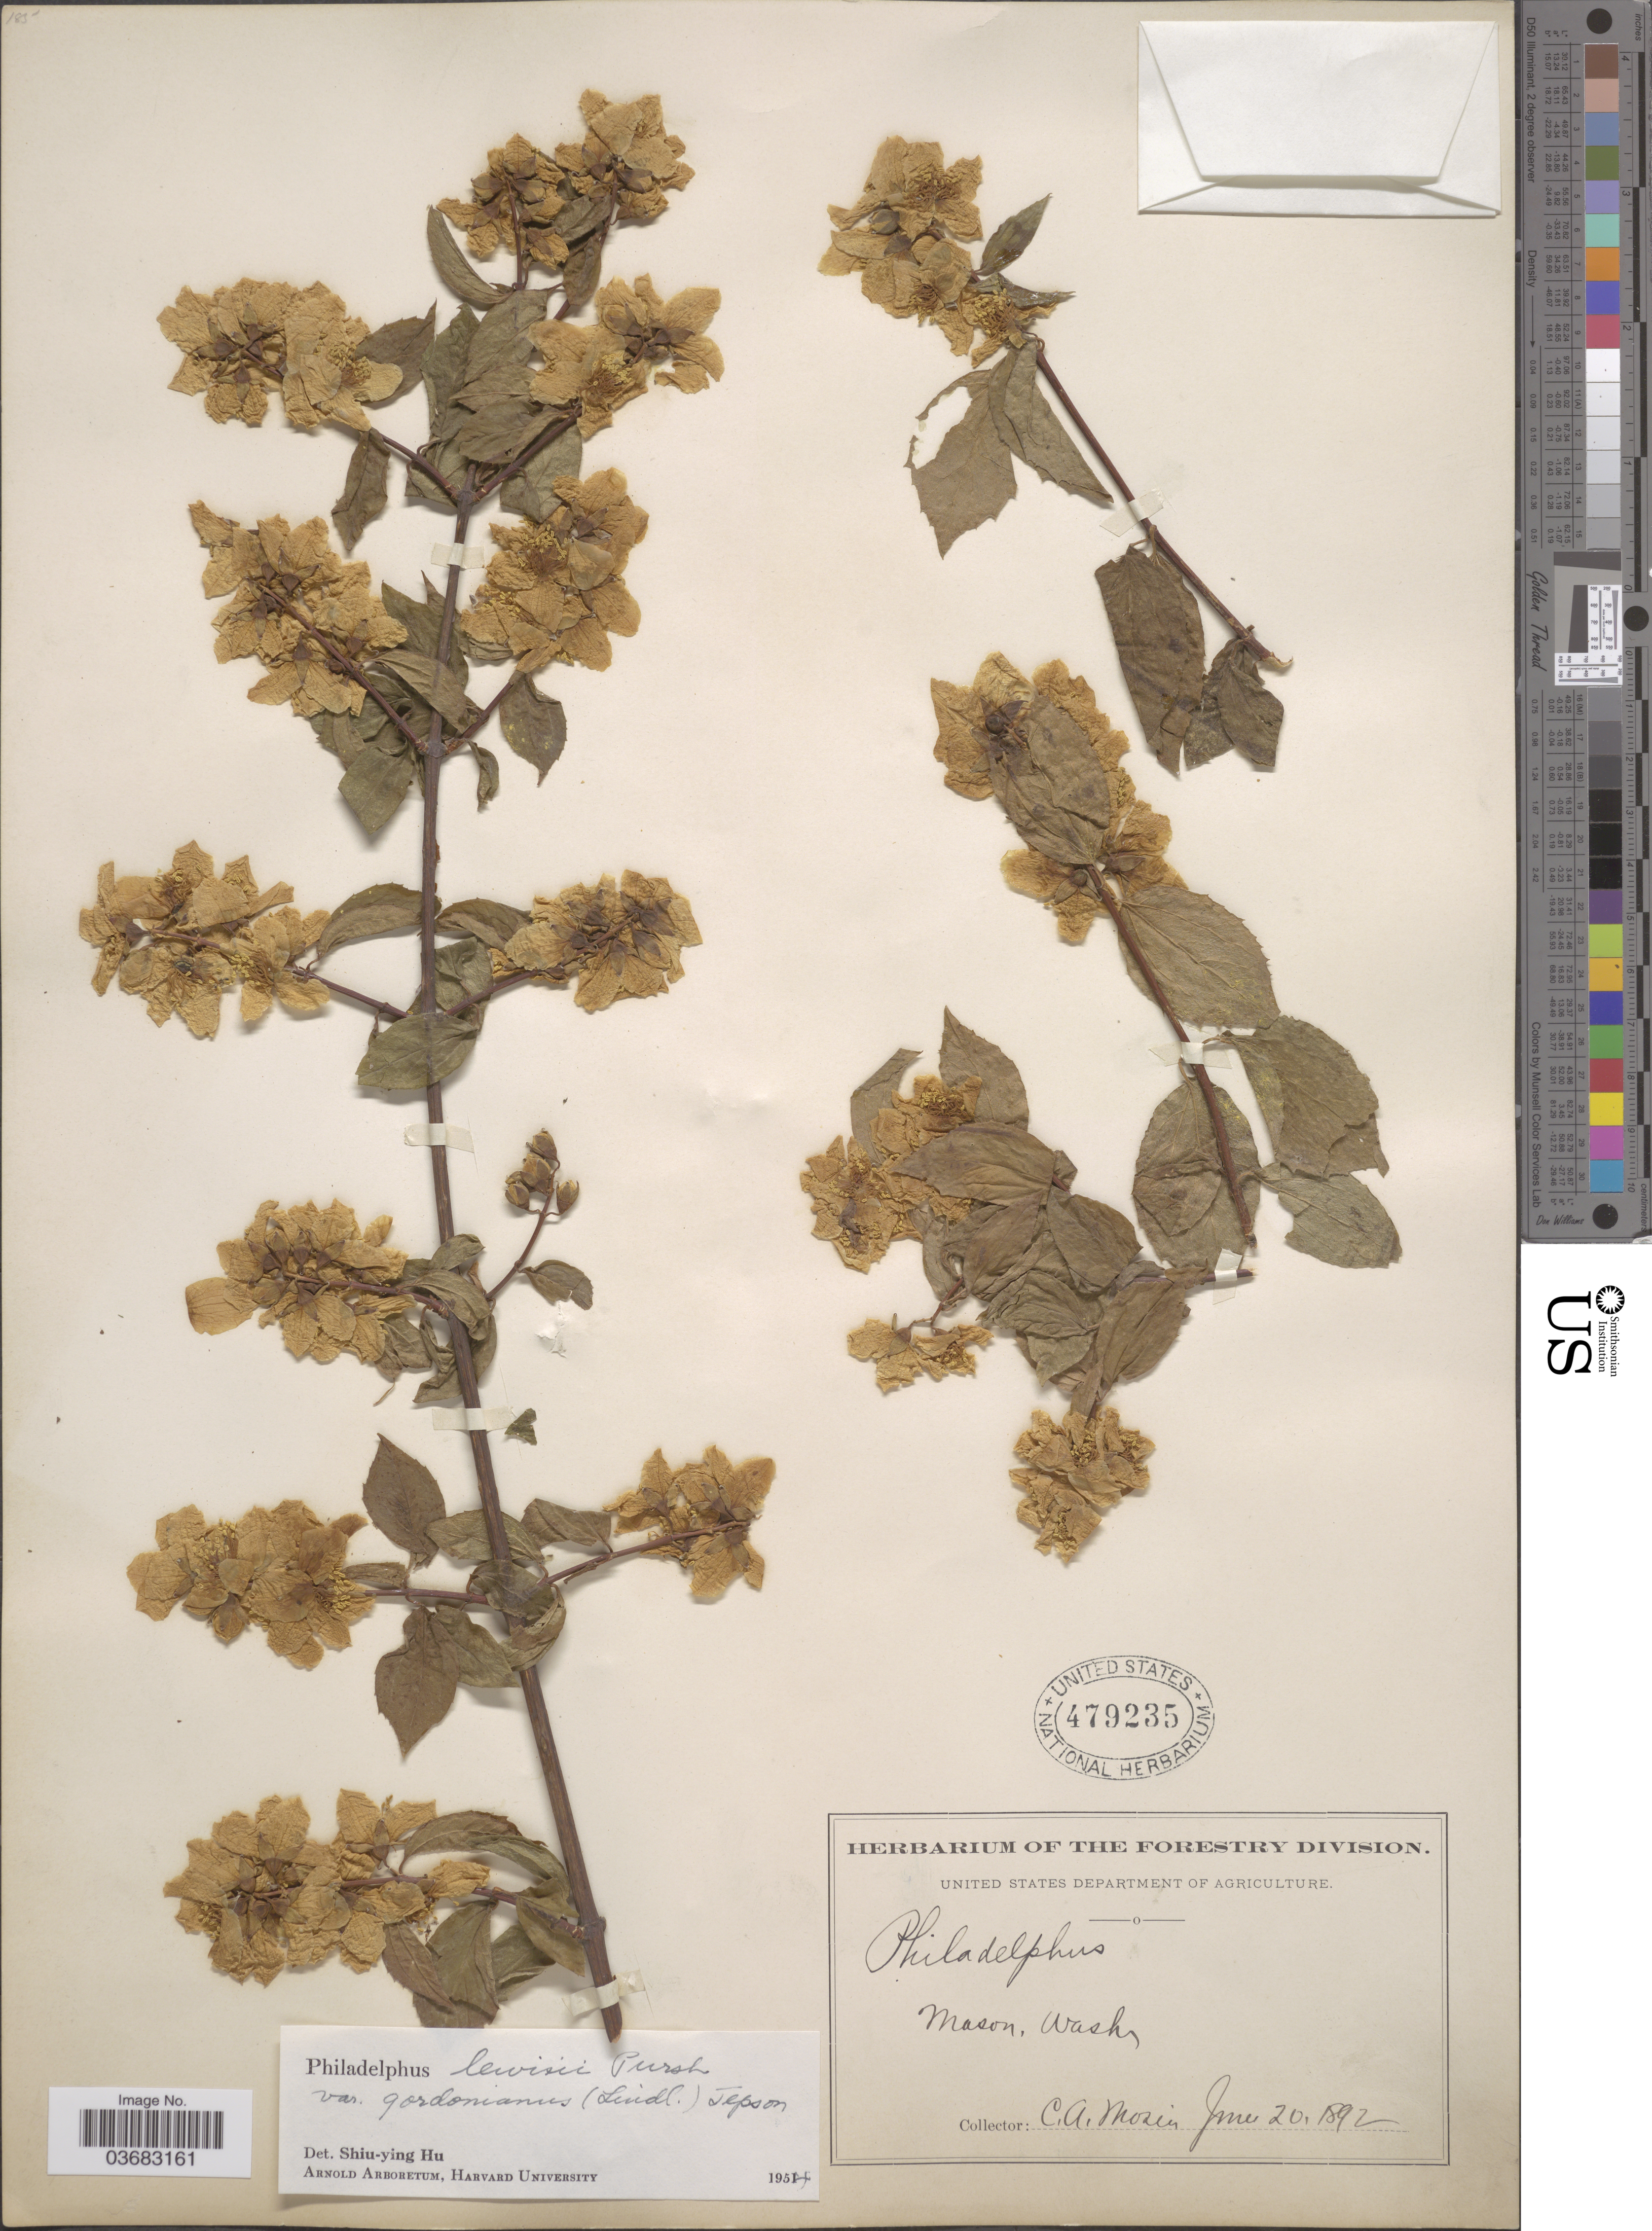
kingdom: Plantae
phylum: Tracheophyta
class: Magnoliopsida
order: Cornales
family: Hydrangeaceae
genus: Philadelphus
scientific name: Philadelphus lewisii var. gordonianus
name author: (Lindl.) Munz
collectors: C. A. Mosier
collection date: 1892-06-20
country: United States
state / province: Washington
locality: Mason.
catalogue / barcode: US 479235